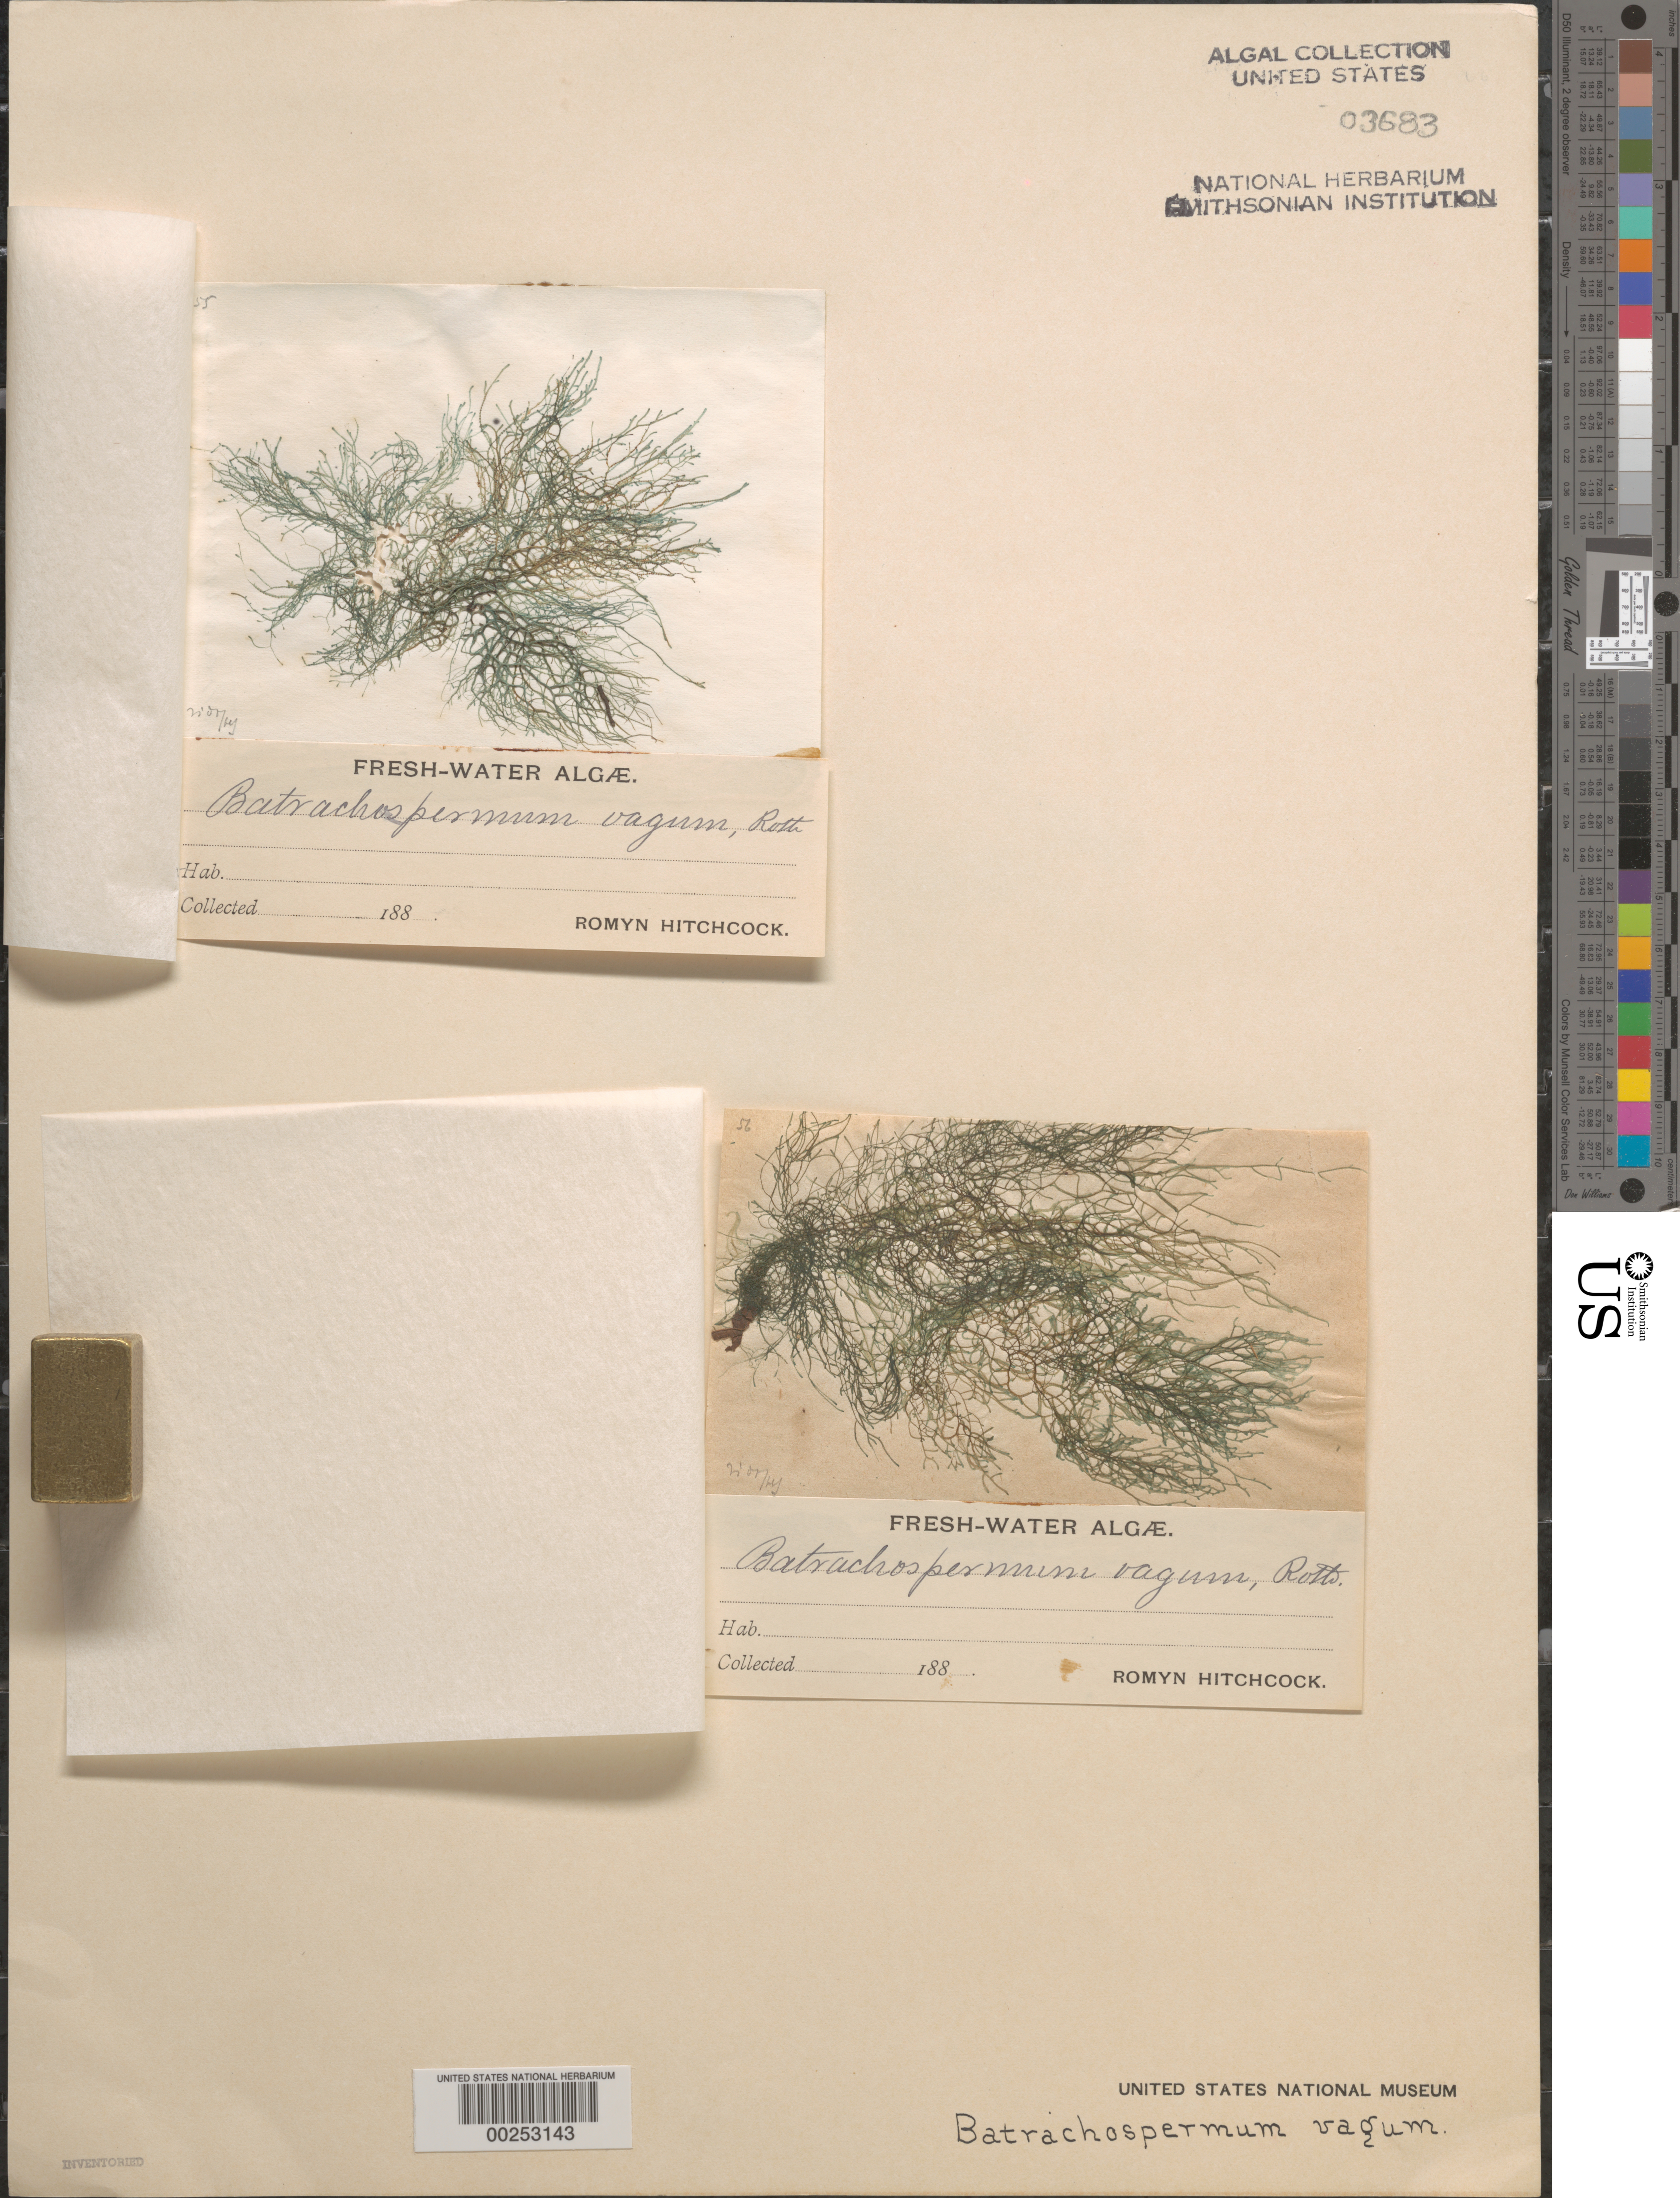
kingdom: Plantae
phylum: Rhodophyta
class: Florideophyceae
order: Batrachospermales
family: Batrachospermaceae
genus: Batrachospermum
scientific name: Batrachospermum turfosum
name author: Bory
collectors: R. Hitchcock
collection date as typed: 188-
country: United States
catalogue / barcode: US 3683